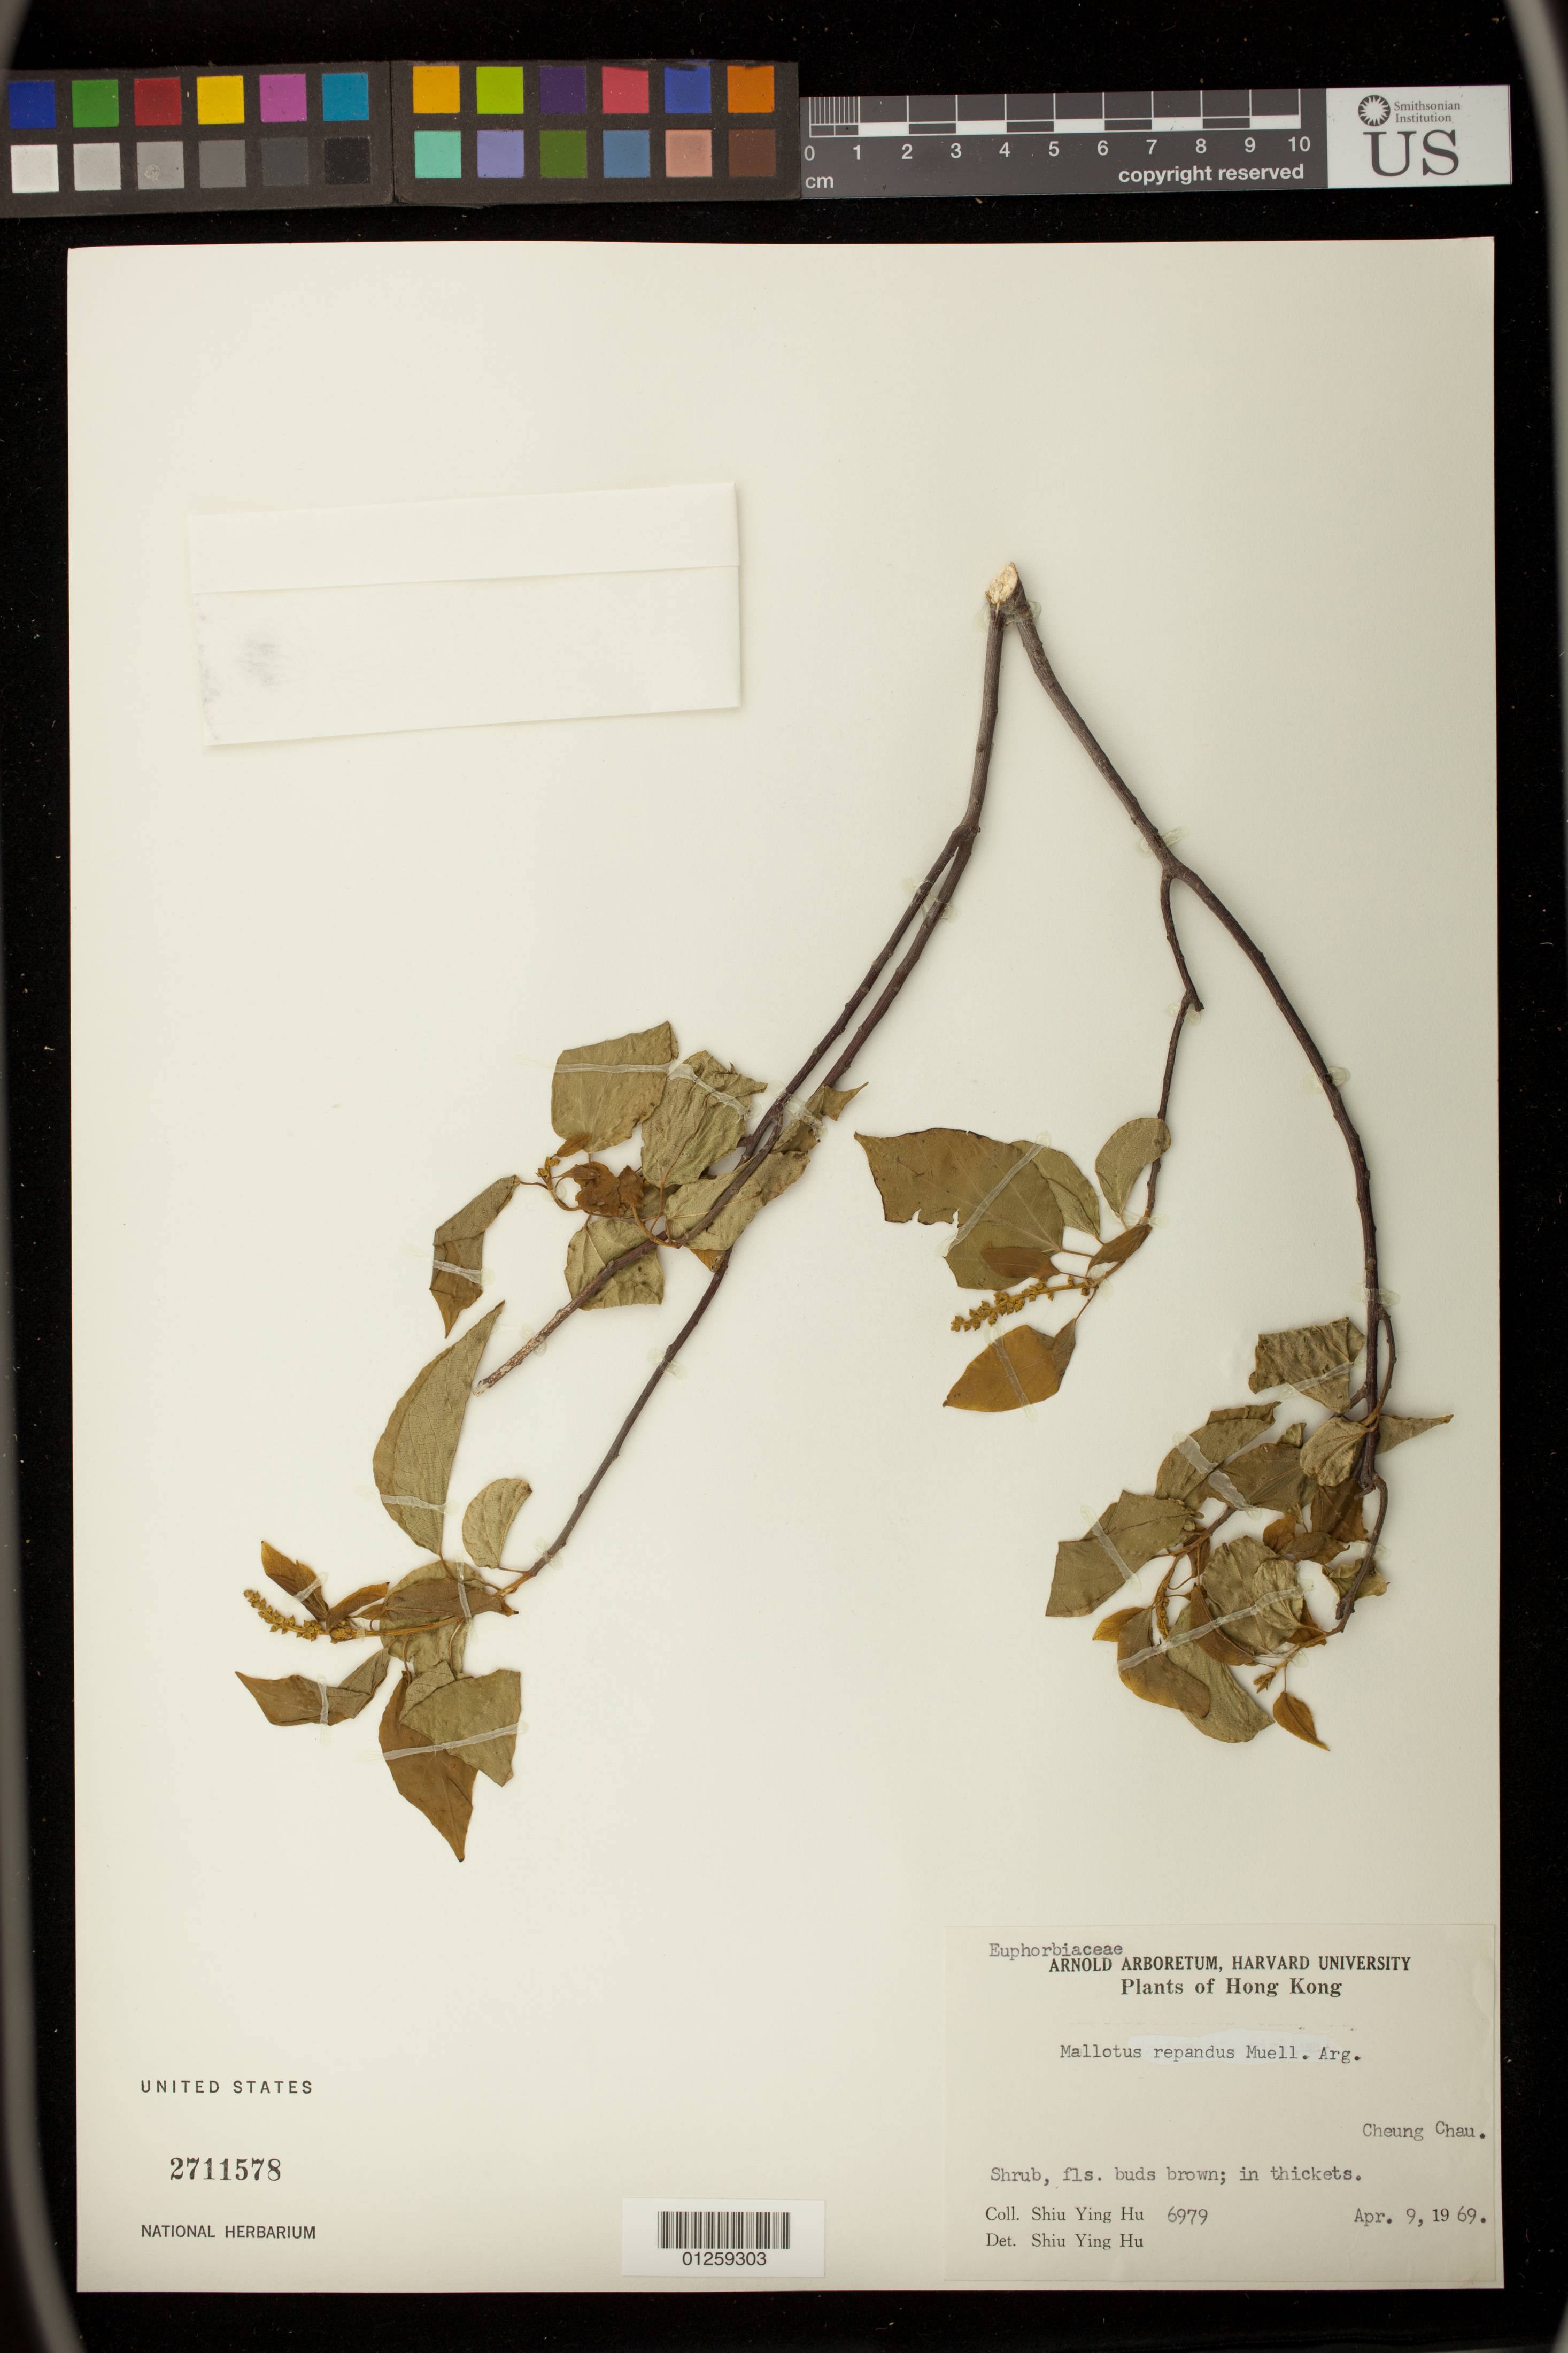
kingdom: Plantae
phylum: Tracheophyta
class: Magnoliopsida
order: Malpighiales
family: Euphorbiaceae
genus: Mallotus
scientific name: Mallotus repandus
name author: (Rottler) Müll. Arg.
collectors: S. Y. Hu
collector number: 6979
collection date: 1969-04-09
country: China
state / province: Hong Kong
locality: Cheung Chau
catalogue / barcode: US 2711578